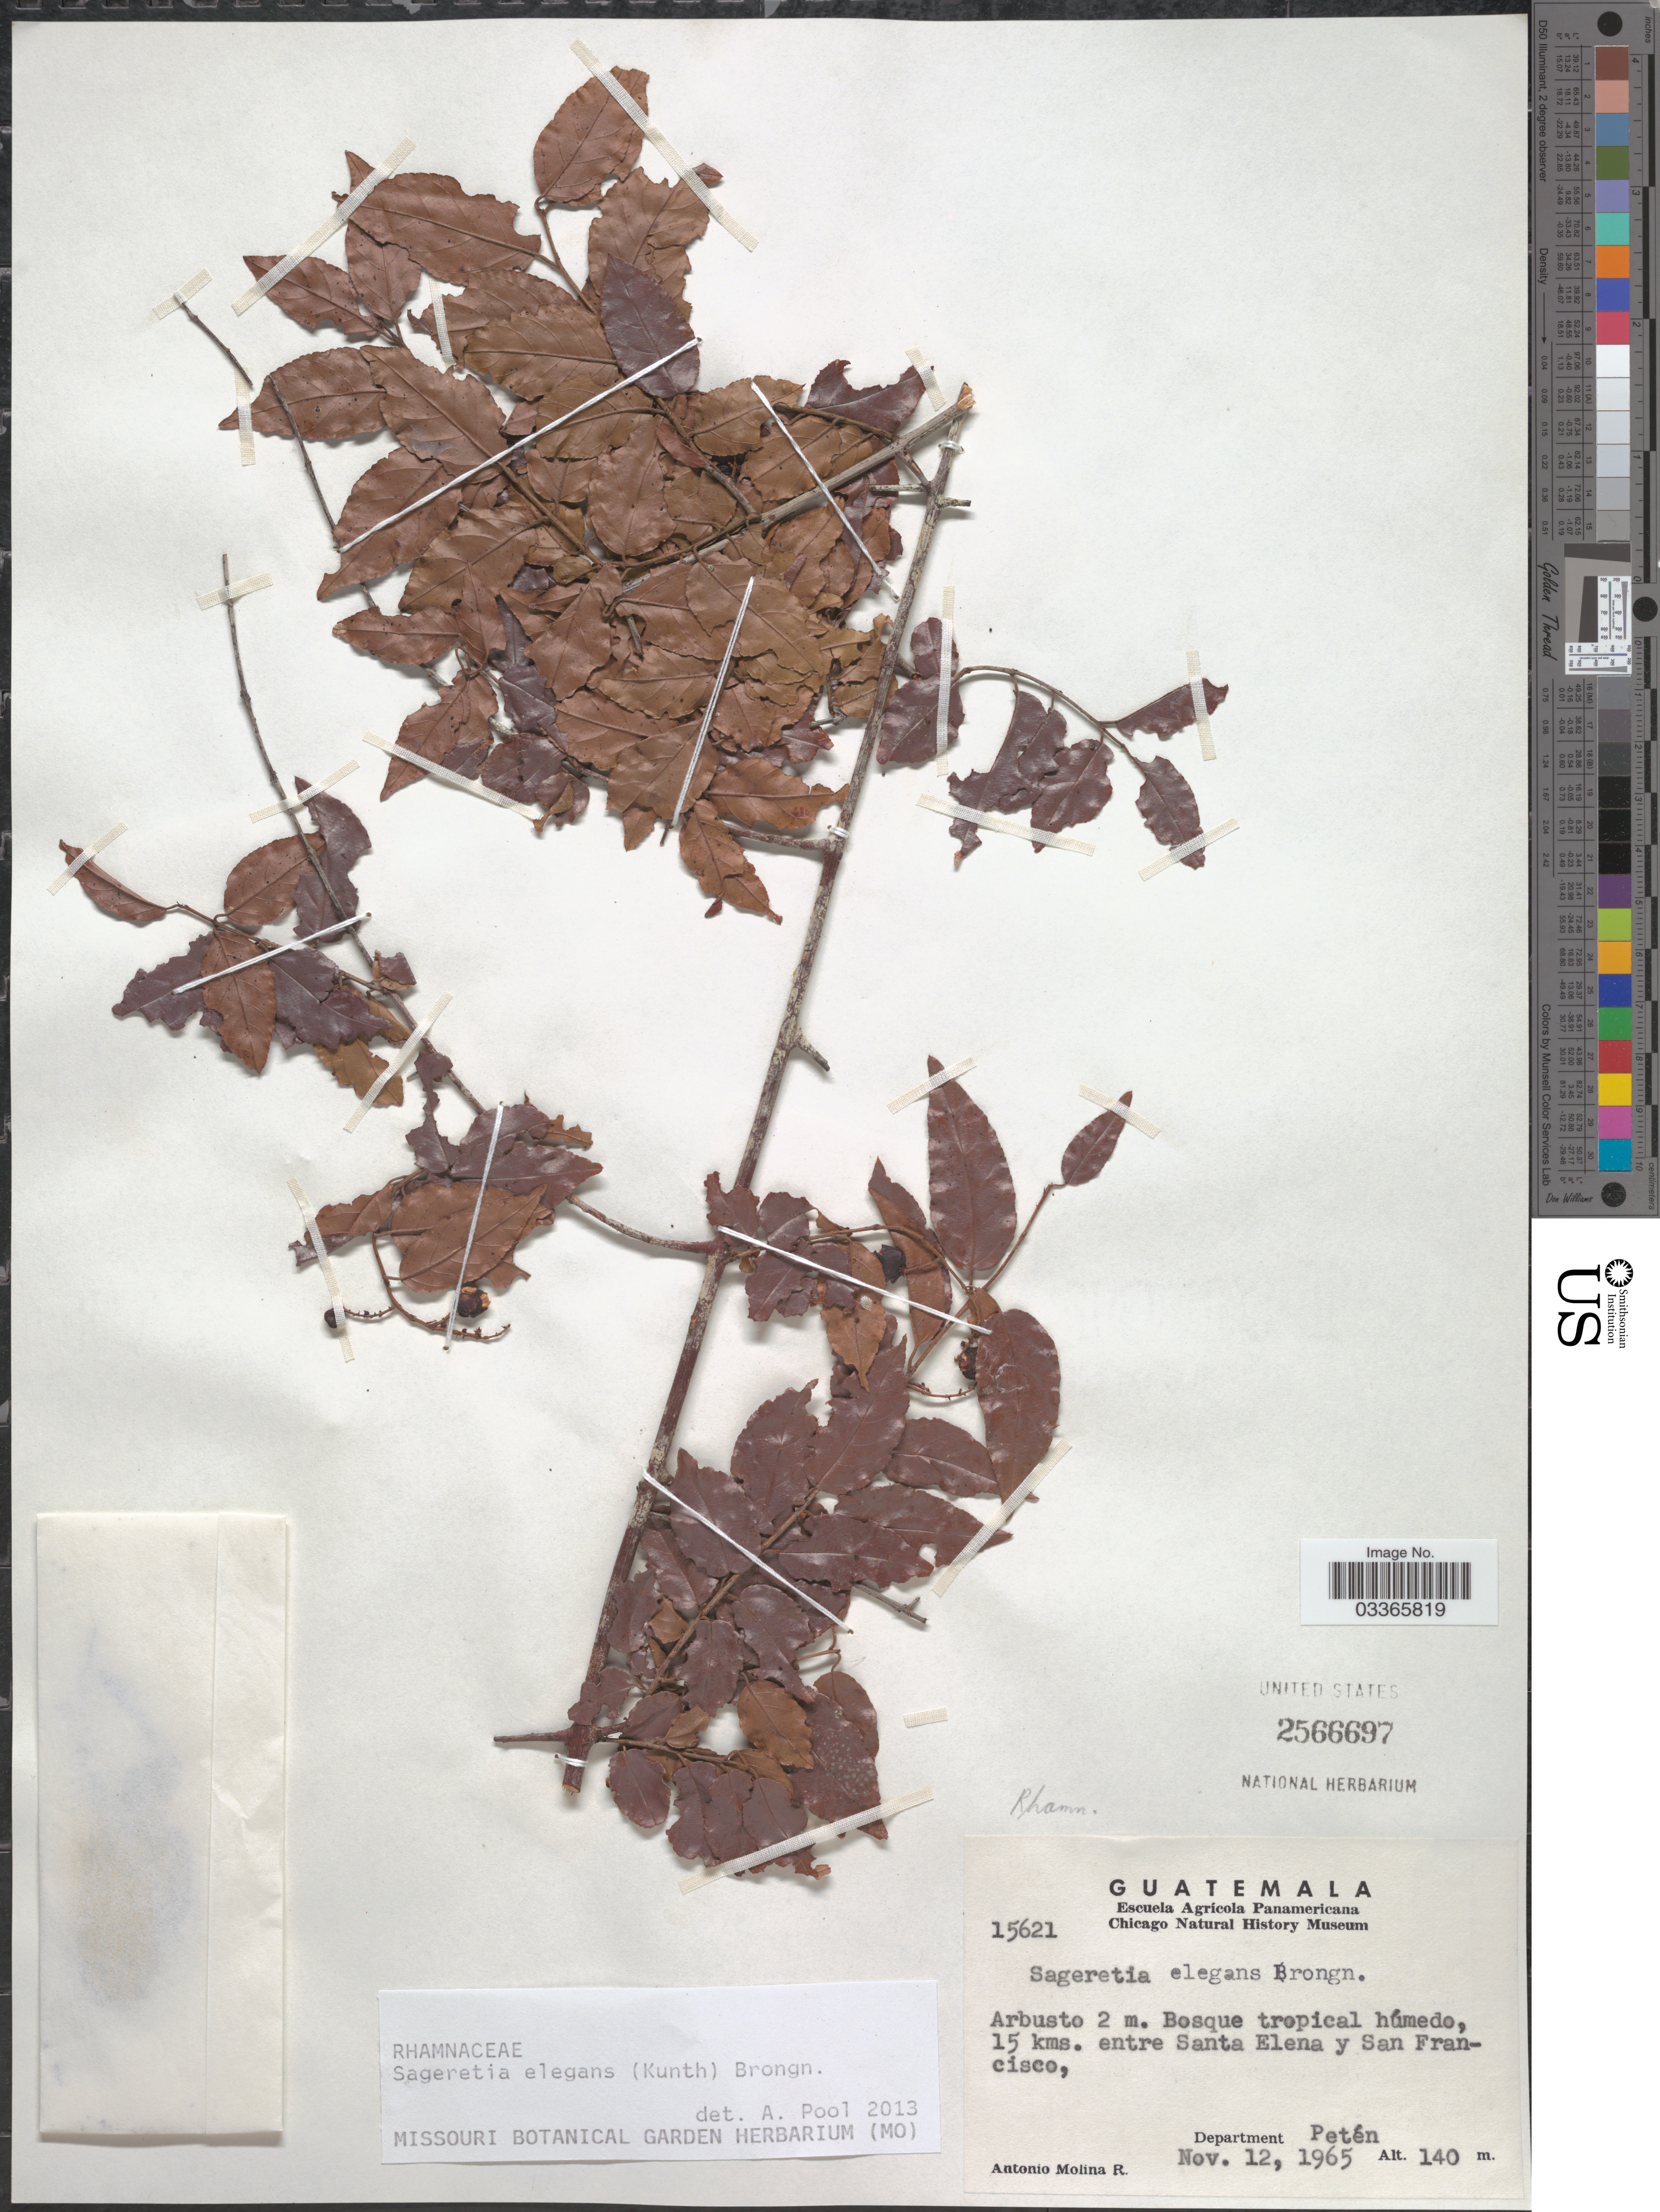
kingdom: Plantae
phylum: Tracheophyta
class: Magnoliopsida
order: Rosales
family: Rhamnaceae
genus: Sageretia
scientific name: Sageretia elegans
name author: (Kunth) Brongn.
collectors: A. Molina R.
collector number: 15621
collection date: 1965-11-12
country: Guatemala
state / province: El Petén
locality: Bosque tropical húmedo, 15 kms. entre Santa Elena y San Francisco, Department Petén.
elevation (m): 140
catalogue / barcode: US 2566697